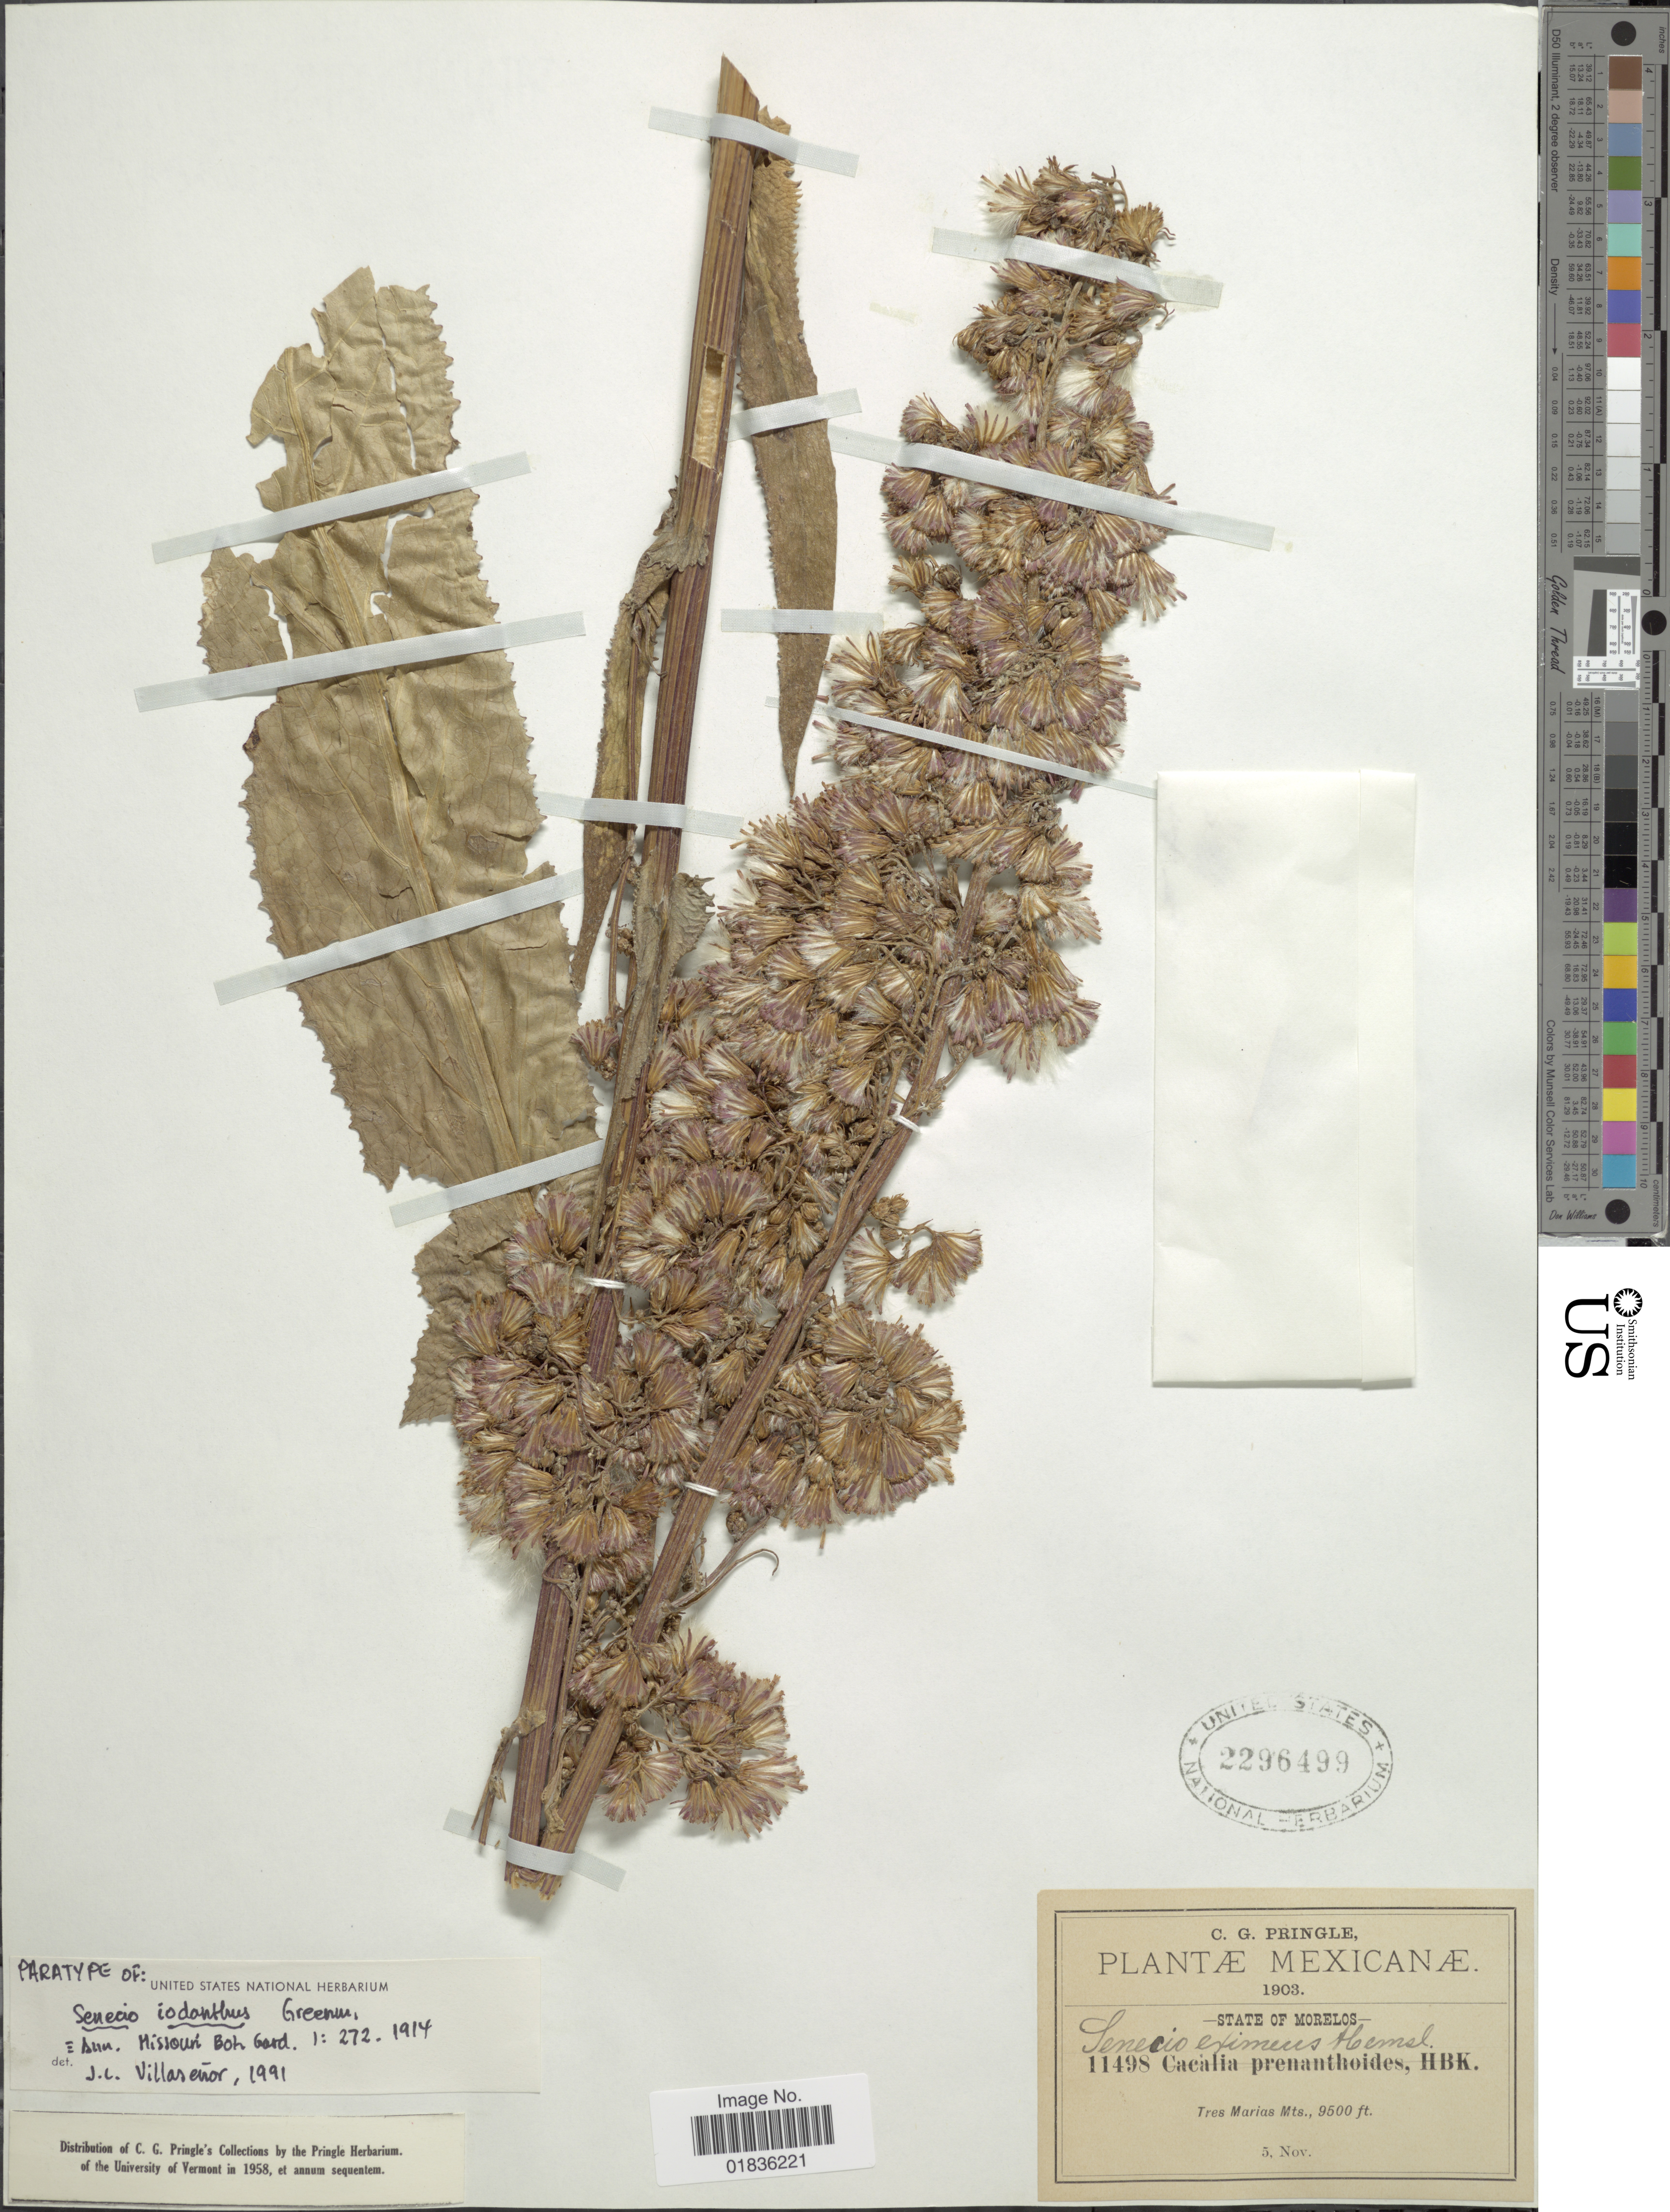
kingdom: Plantae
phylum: Tracheophyta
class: Magnoliopsida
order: Asterales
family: Asteraceae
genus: Senecio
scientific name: Senecio iodanthus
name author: Greenm.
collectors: C. G. Pringle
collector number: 11498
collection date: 1903-11-05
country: Mexico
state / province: Morelos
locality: Tres Marias Mts.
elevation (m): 2896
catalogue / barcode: US 2296499